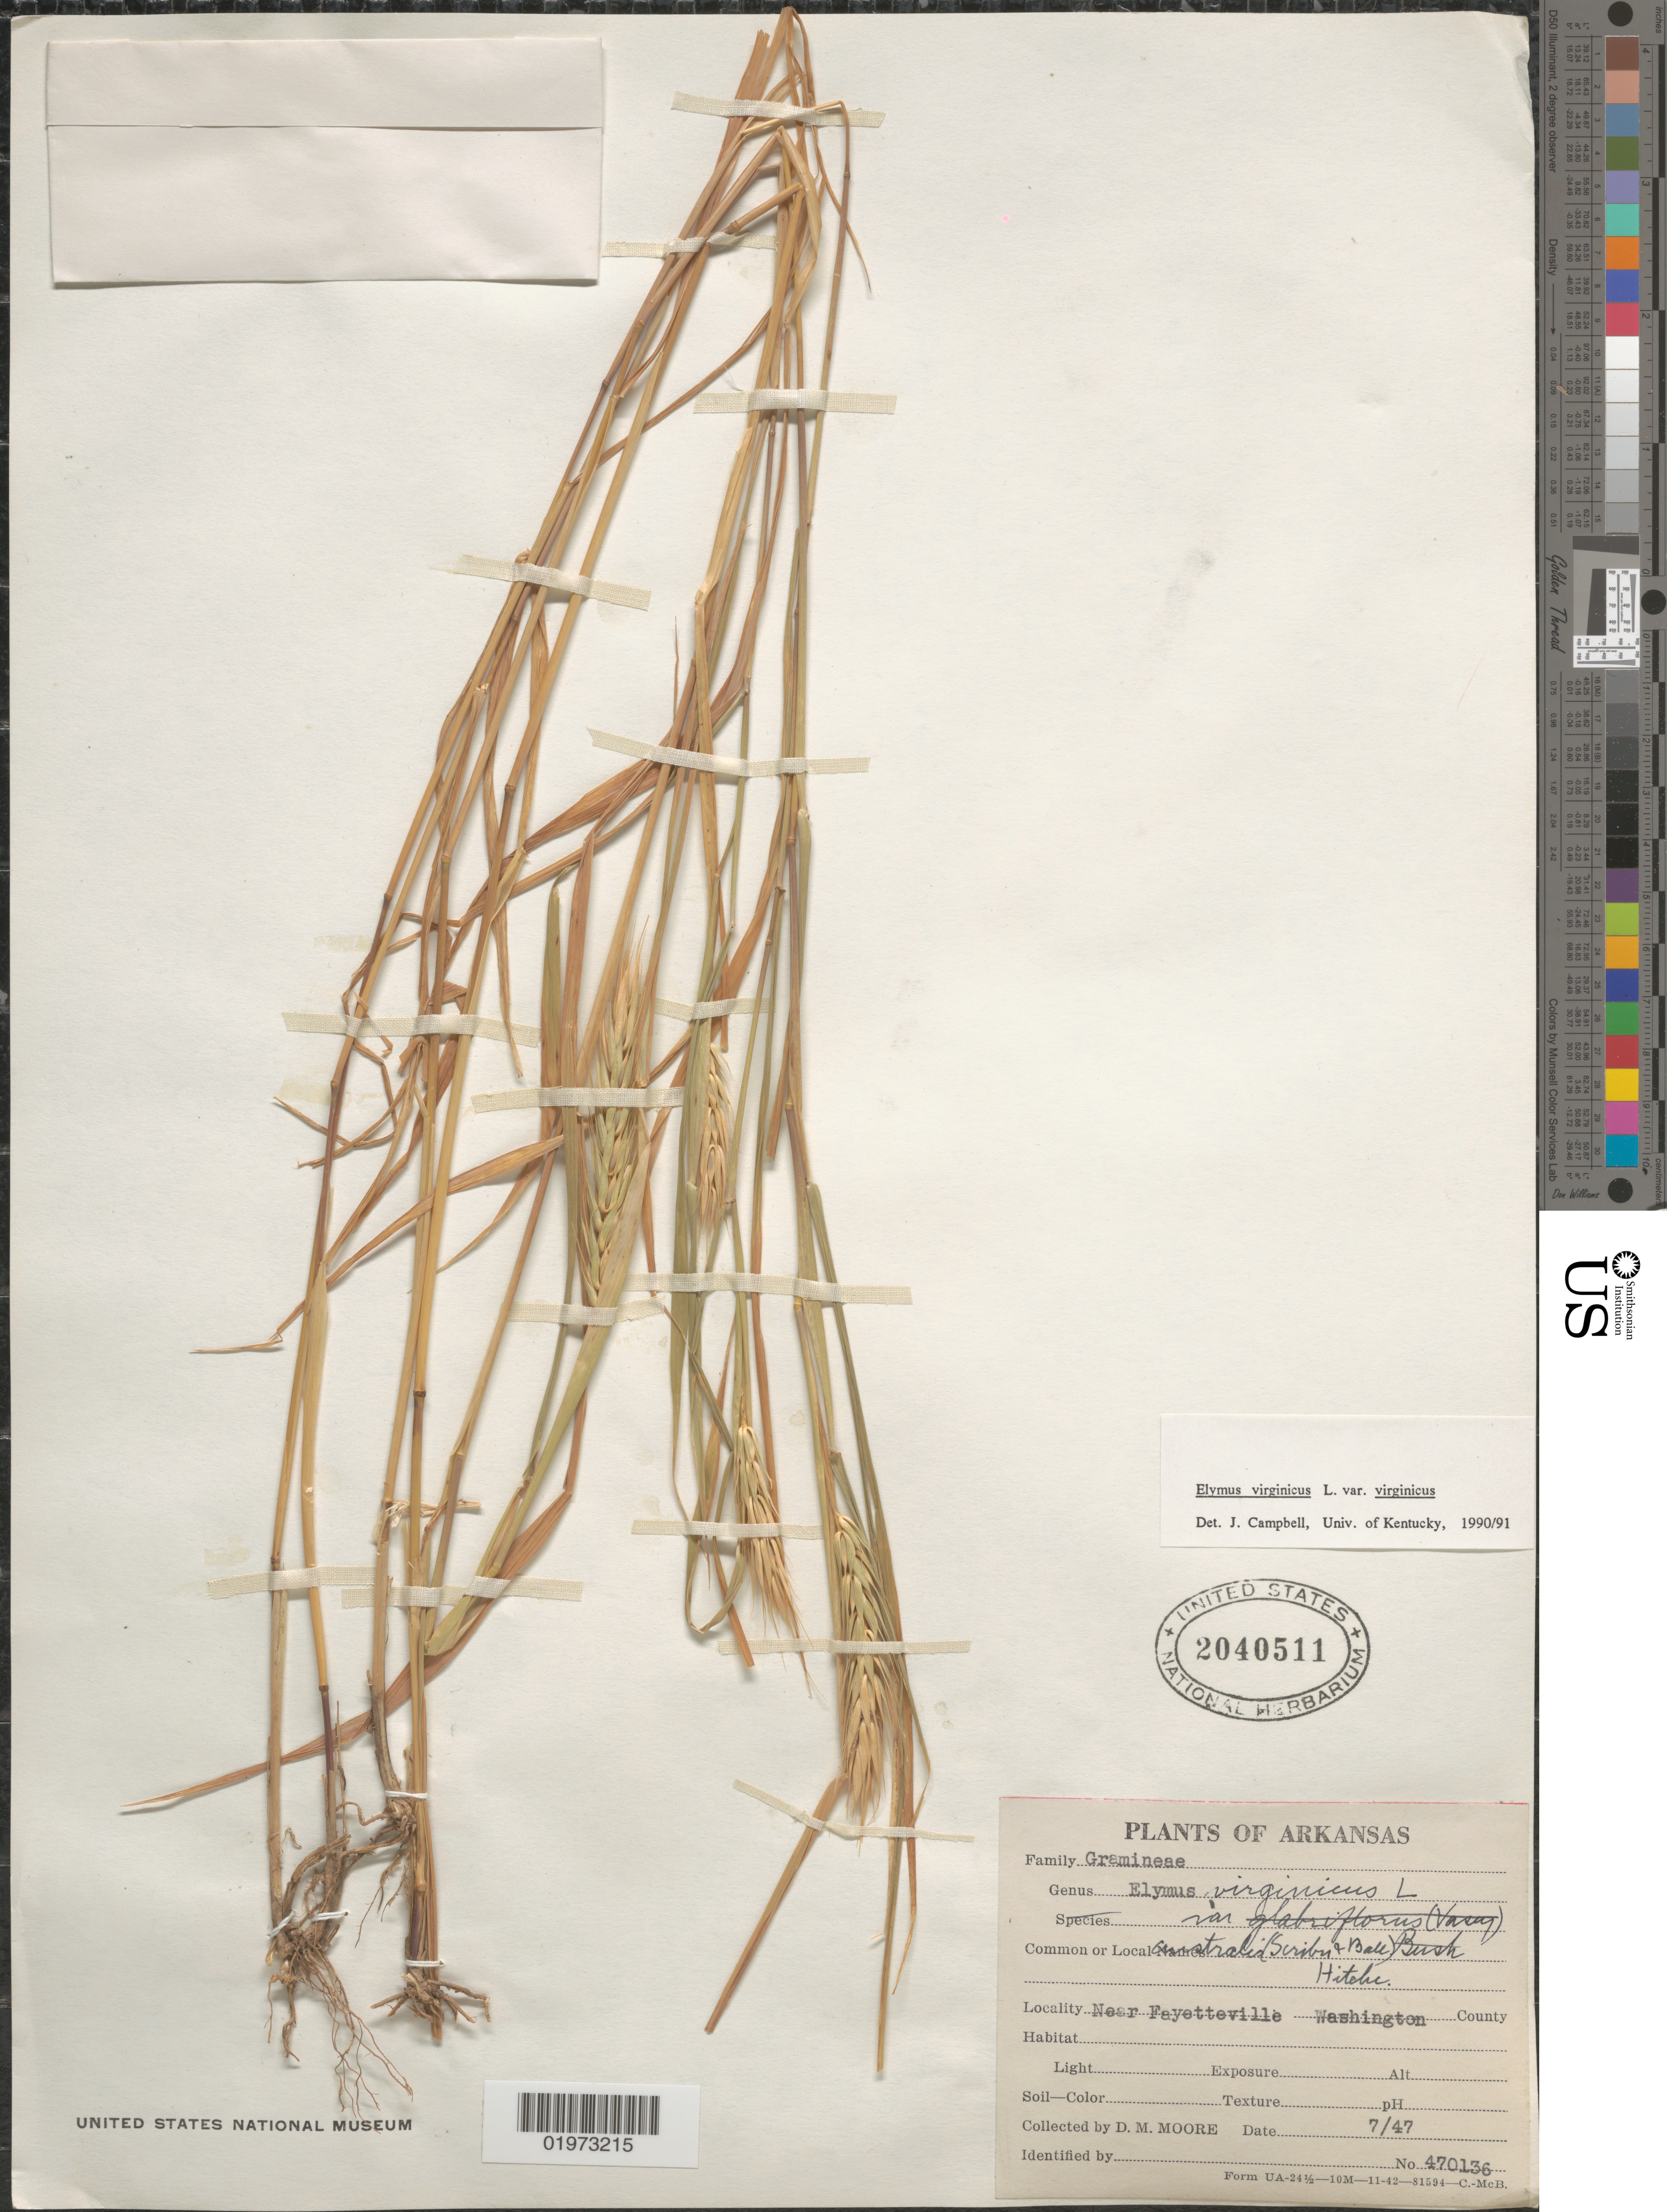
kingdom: Plantae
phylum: Tracheophyta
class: Liliopsida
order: Poales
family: Poaceae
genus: Elymus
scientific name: Elymus virginicus var. virginicus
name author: L.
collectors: D. Moore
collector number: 470136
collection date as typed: Transcribed d/m/y: /7/47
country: United States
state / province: Arkansas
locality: Near Fayetteville. Washington County.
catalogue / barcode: US 2040511